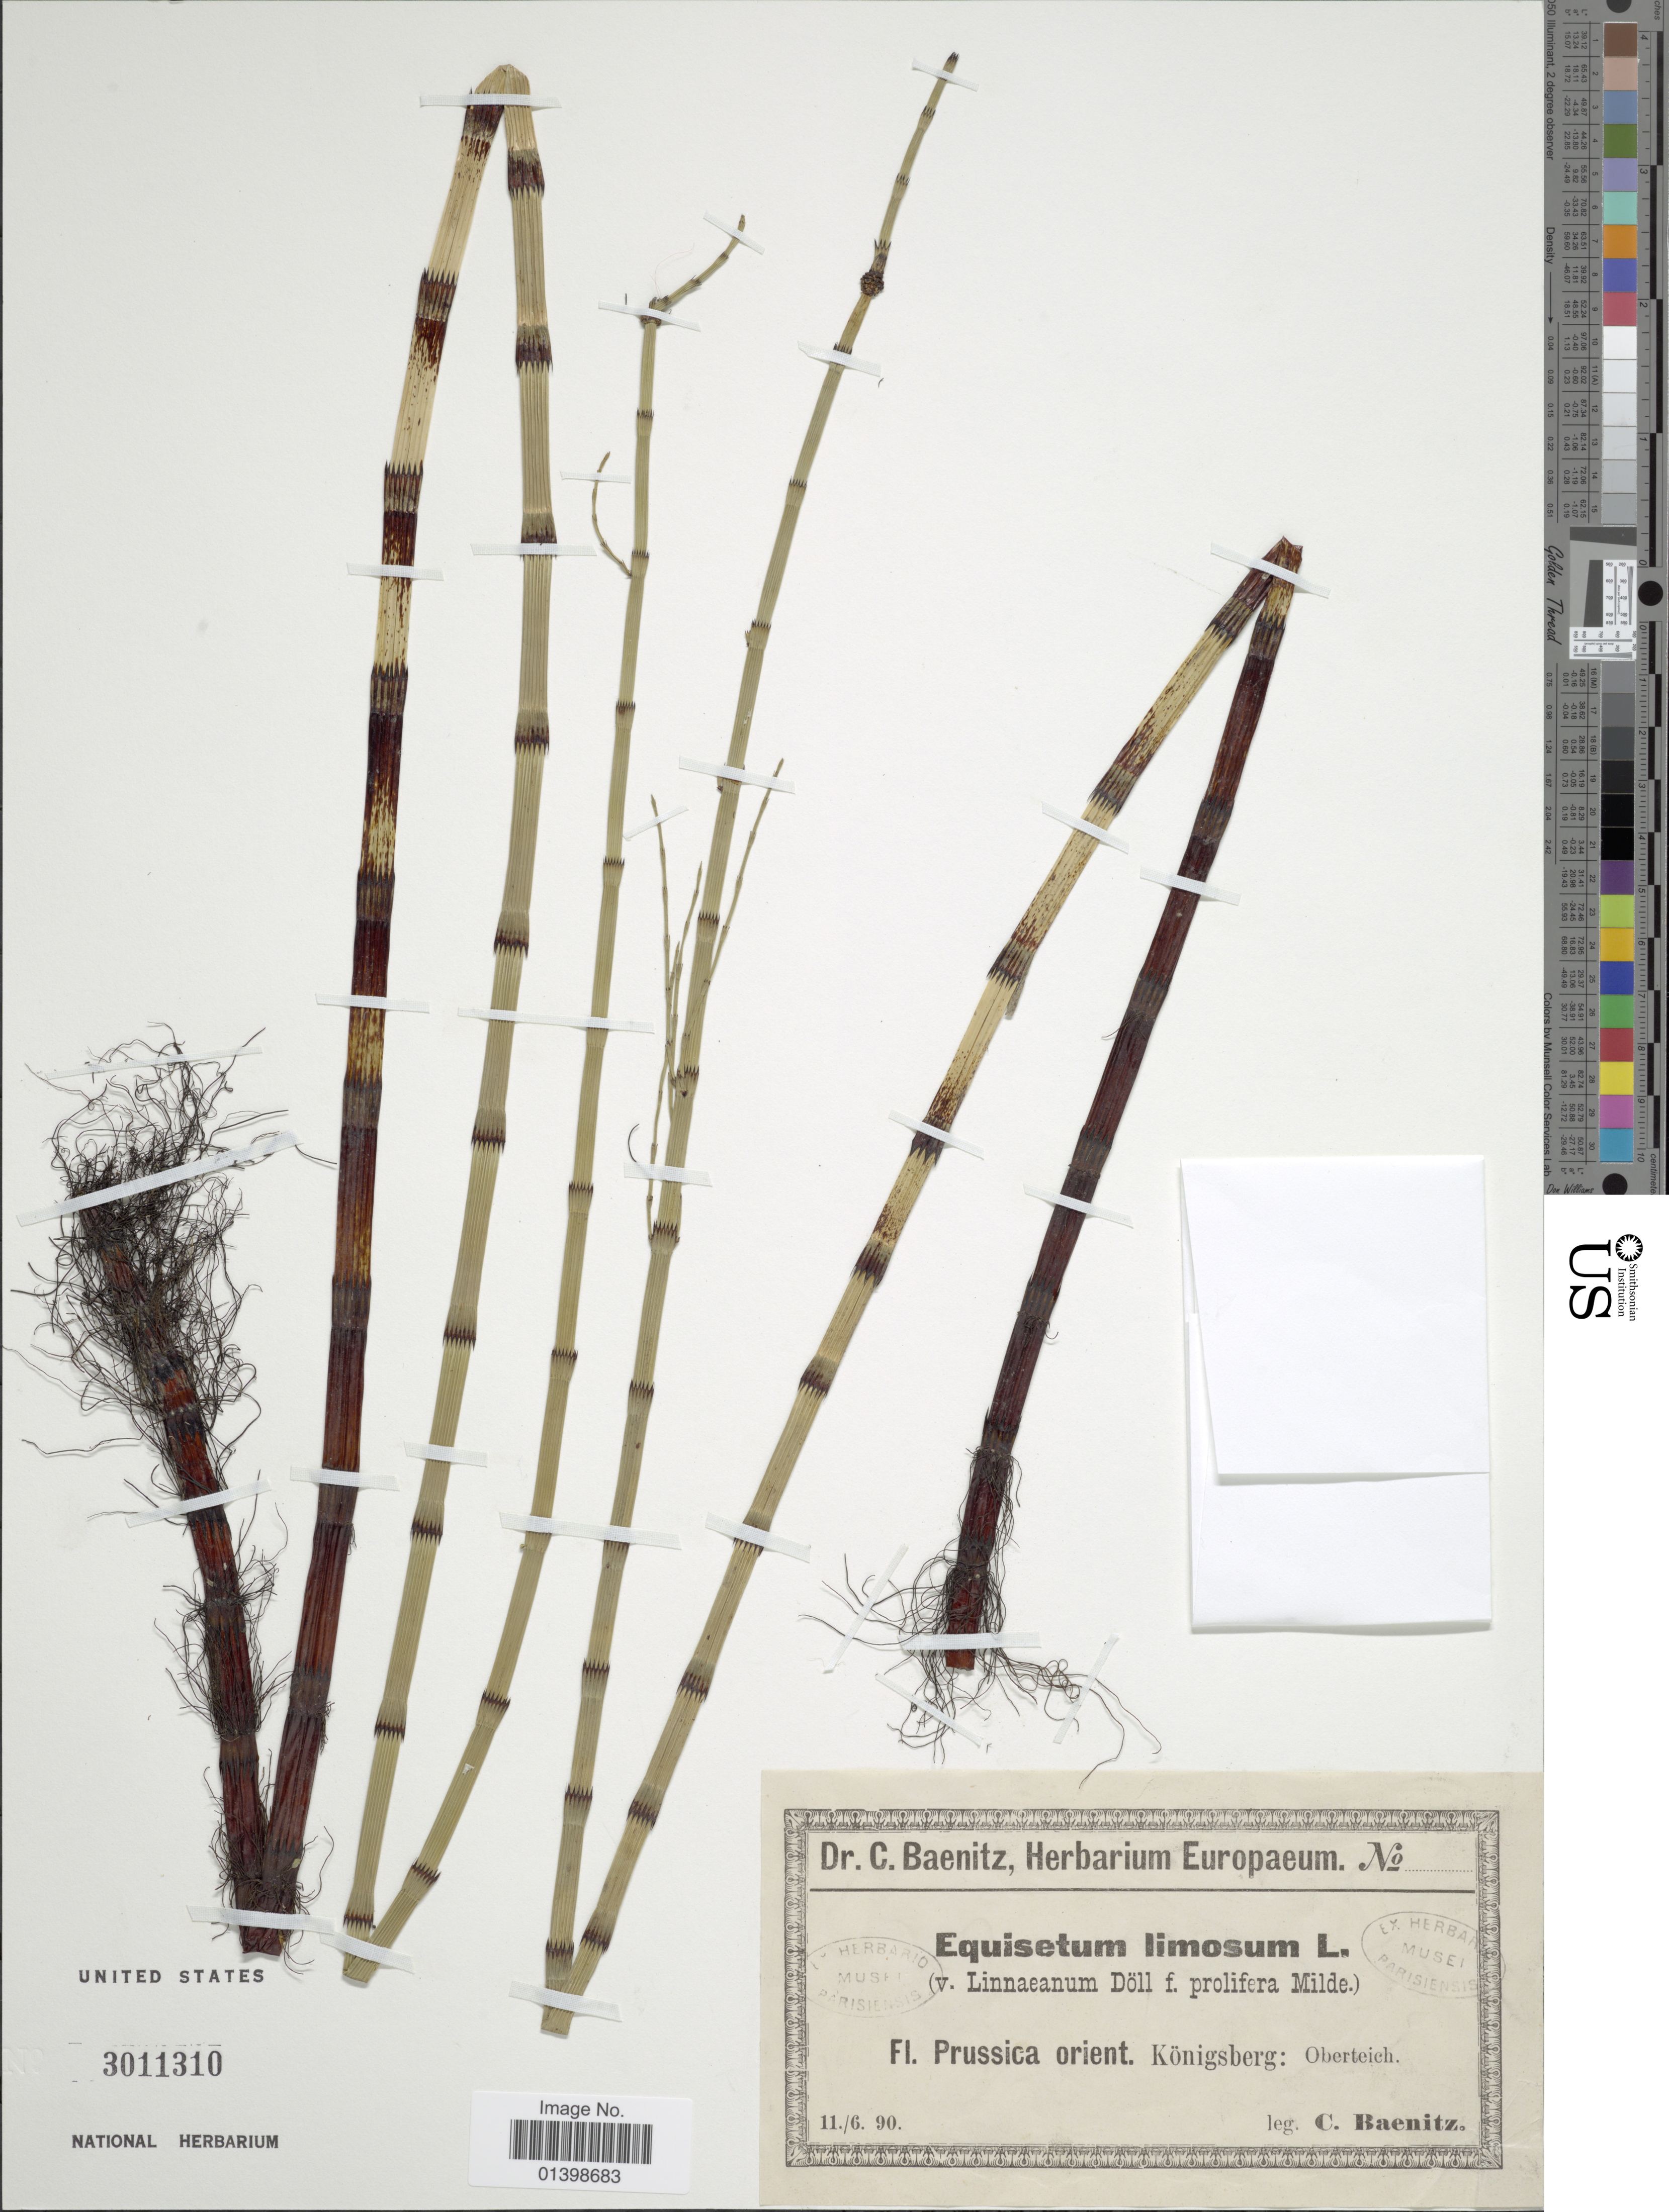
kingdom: Plantae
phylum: Tracheophyta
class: Polypodiopsida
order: Equisetales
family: Equisetaceae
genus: Equisetum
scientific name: Equisetum fluviatile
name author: L.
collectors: C. G. Baenitz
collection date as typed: Transcribed d/m/y: 11/6/90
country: Russian Federation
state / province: Kaliningrad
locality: Prussica orient: Königsberg: Oberteich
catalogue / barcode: US 3011310